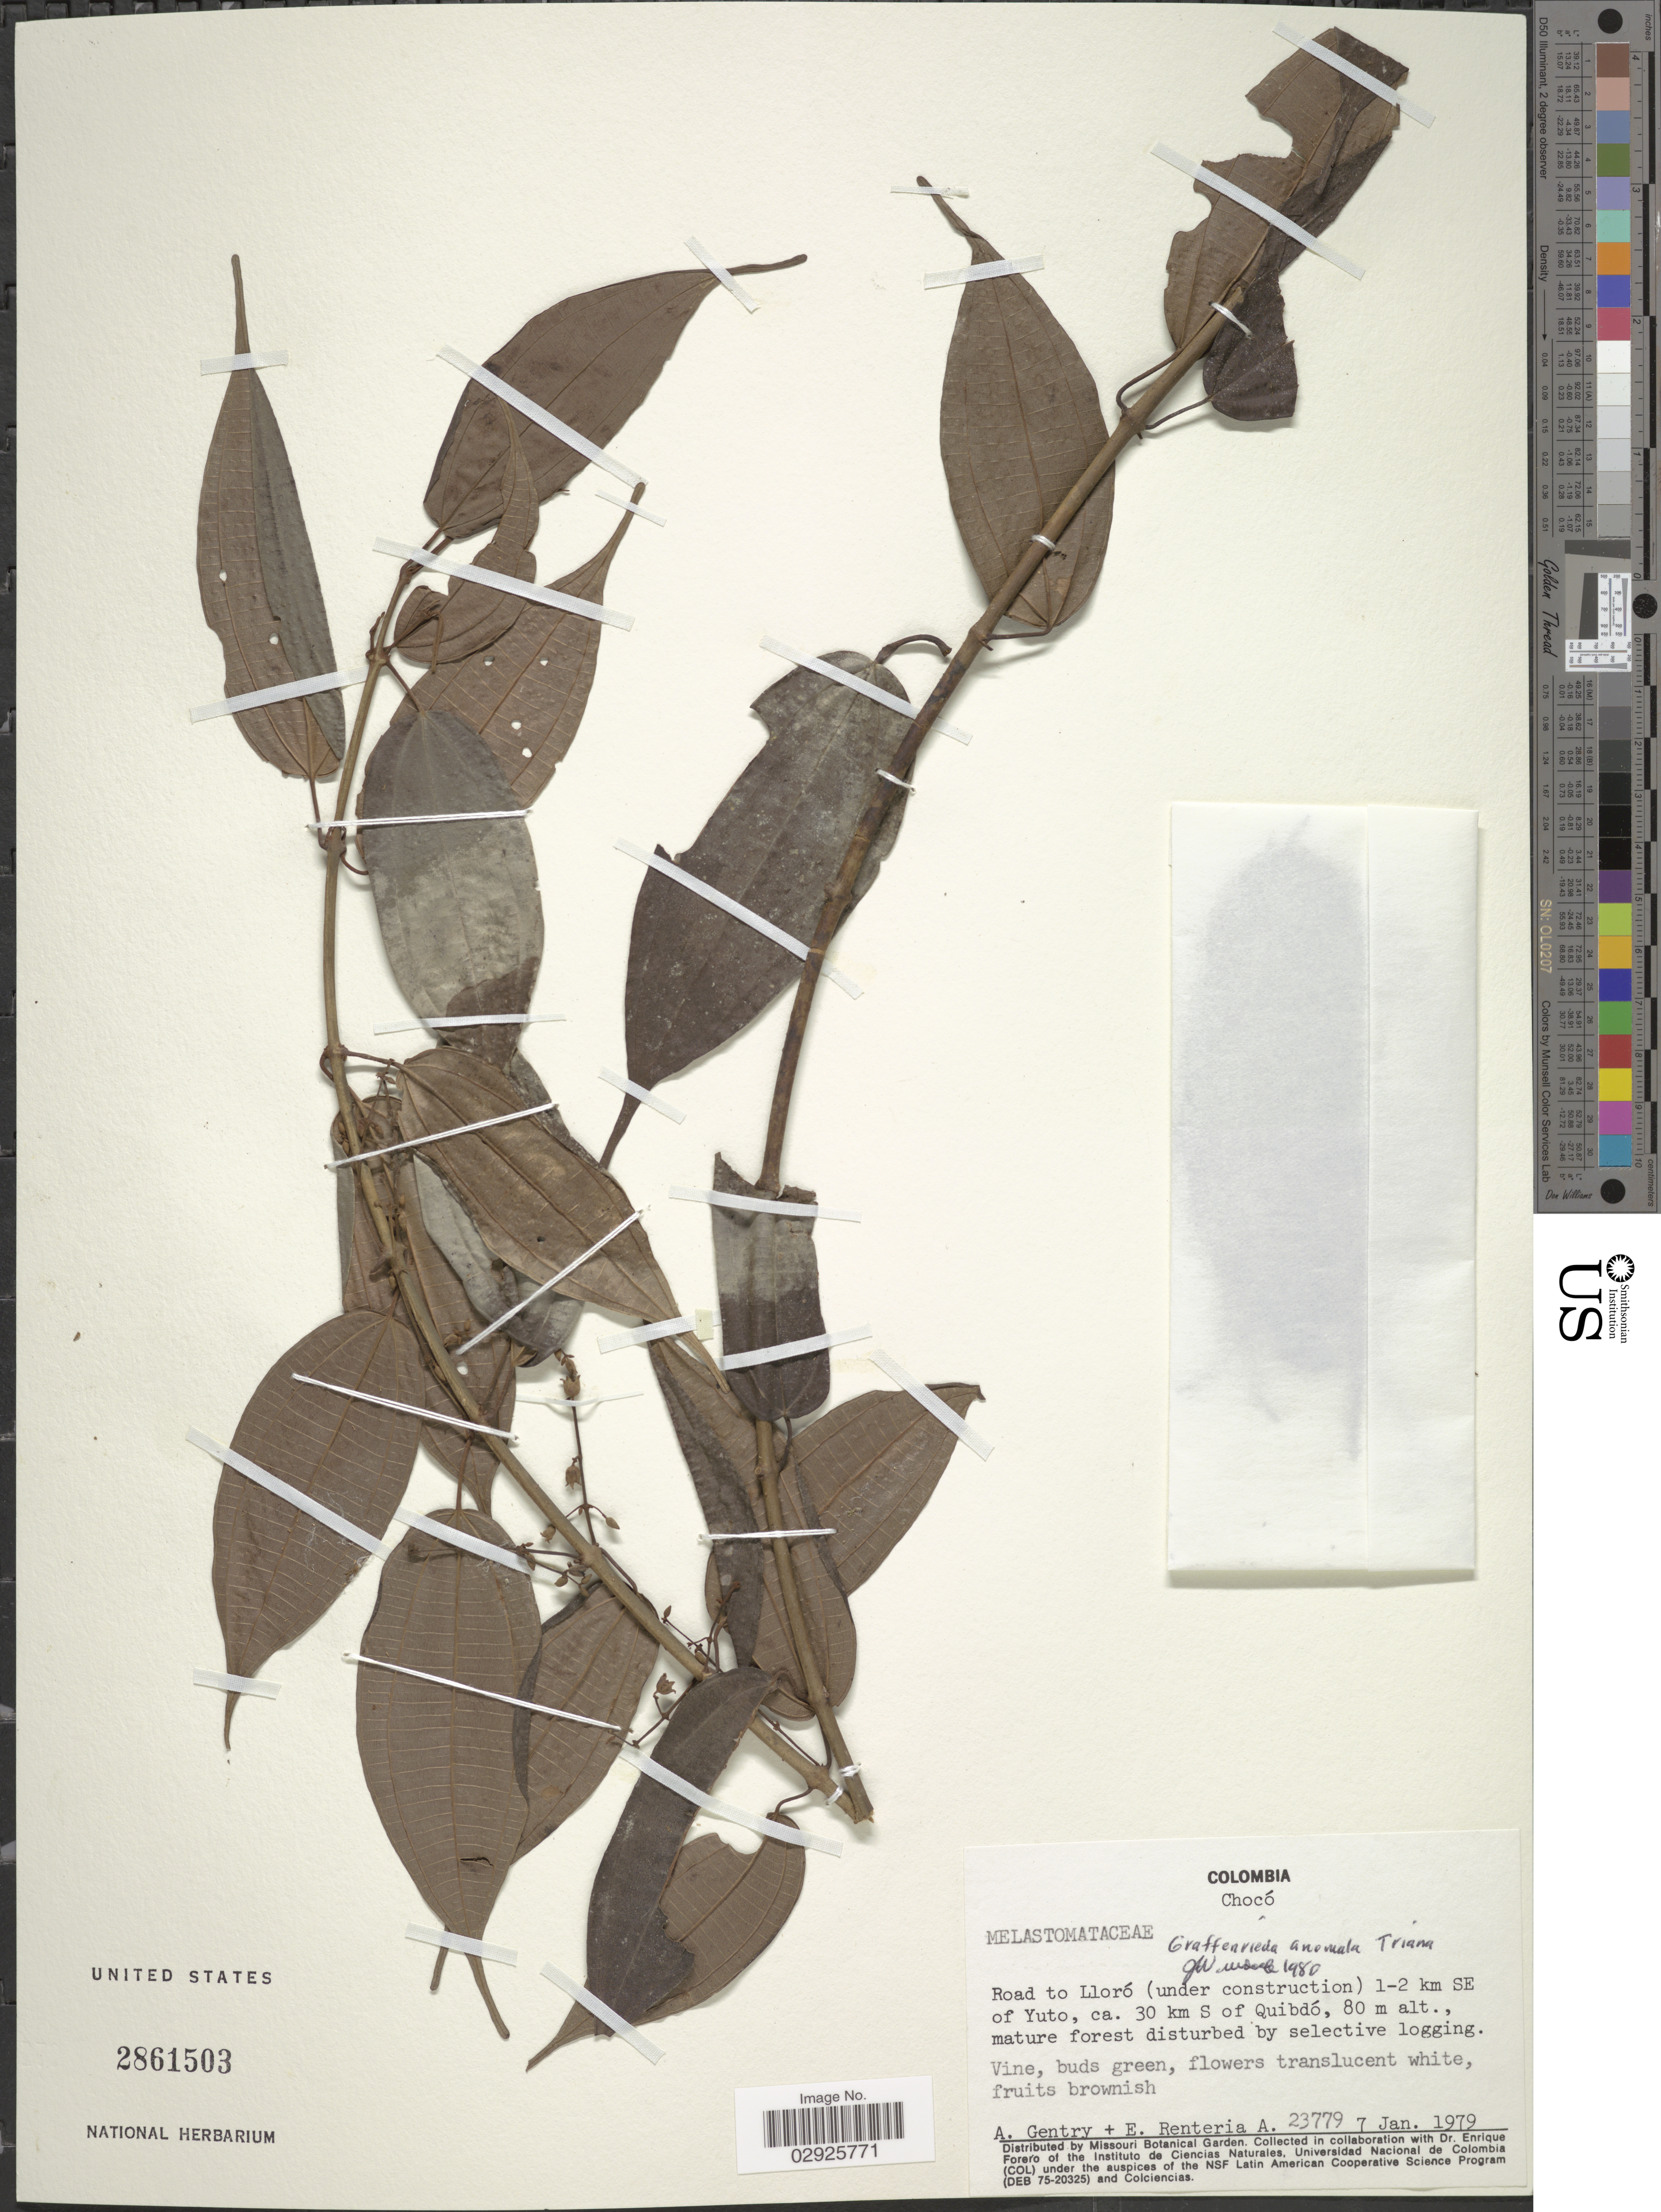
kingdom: Plantae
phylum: Tracheophyta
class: Magnoliopsida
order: Myrtales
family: Melastomataceae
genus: Graffenrieda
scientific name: Graffenrieda anomala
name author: Triana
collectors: A. H. Gentry & E. Renteria A.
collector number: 23779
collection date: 1979-01-07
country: Colombia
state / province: Chocó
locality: Road to Lloró (under construction) 1-2 km SE of Yuto, ca. 30 km S of Quibdó.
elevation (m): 80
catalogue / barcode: US 2861503